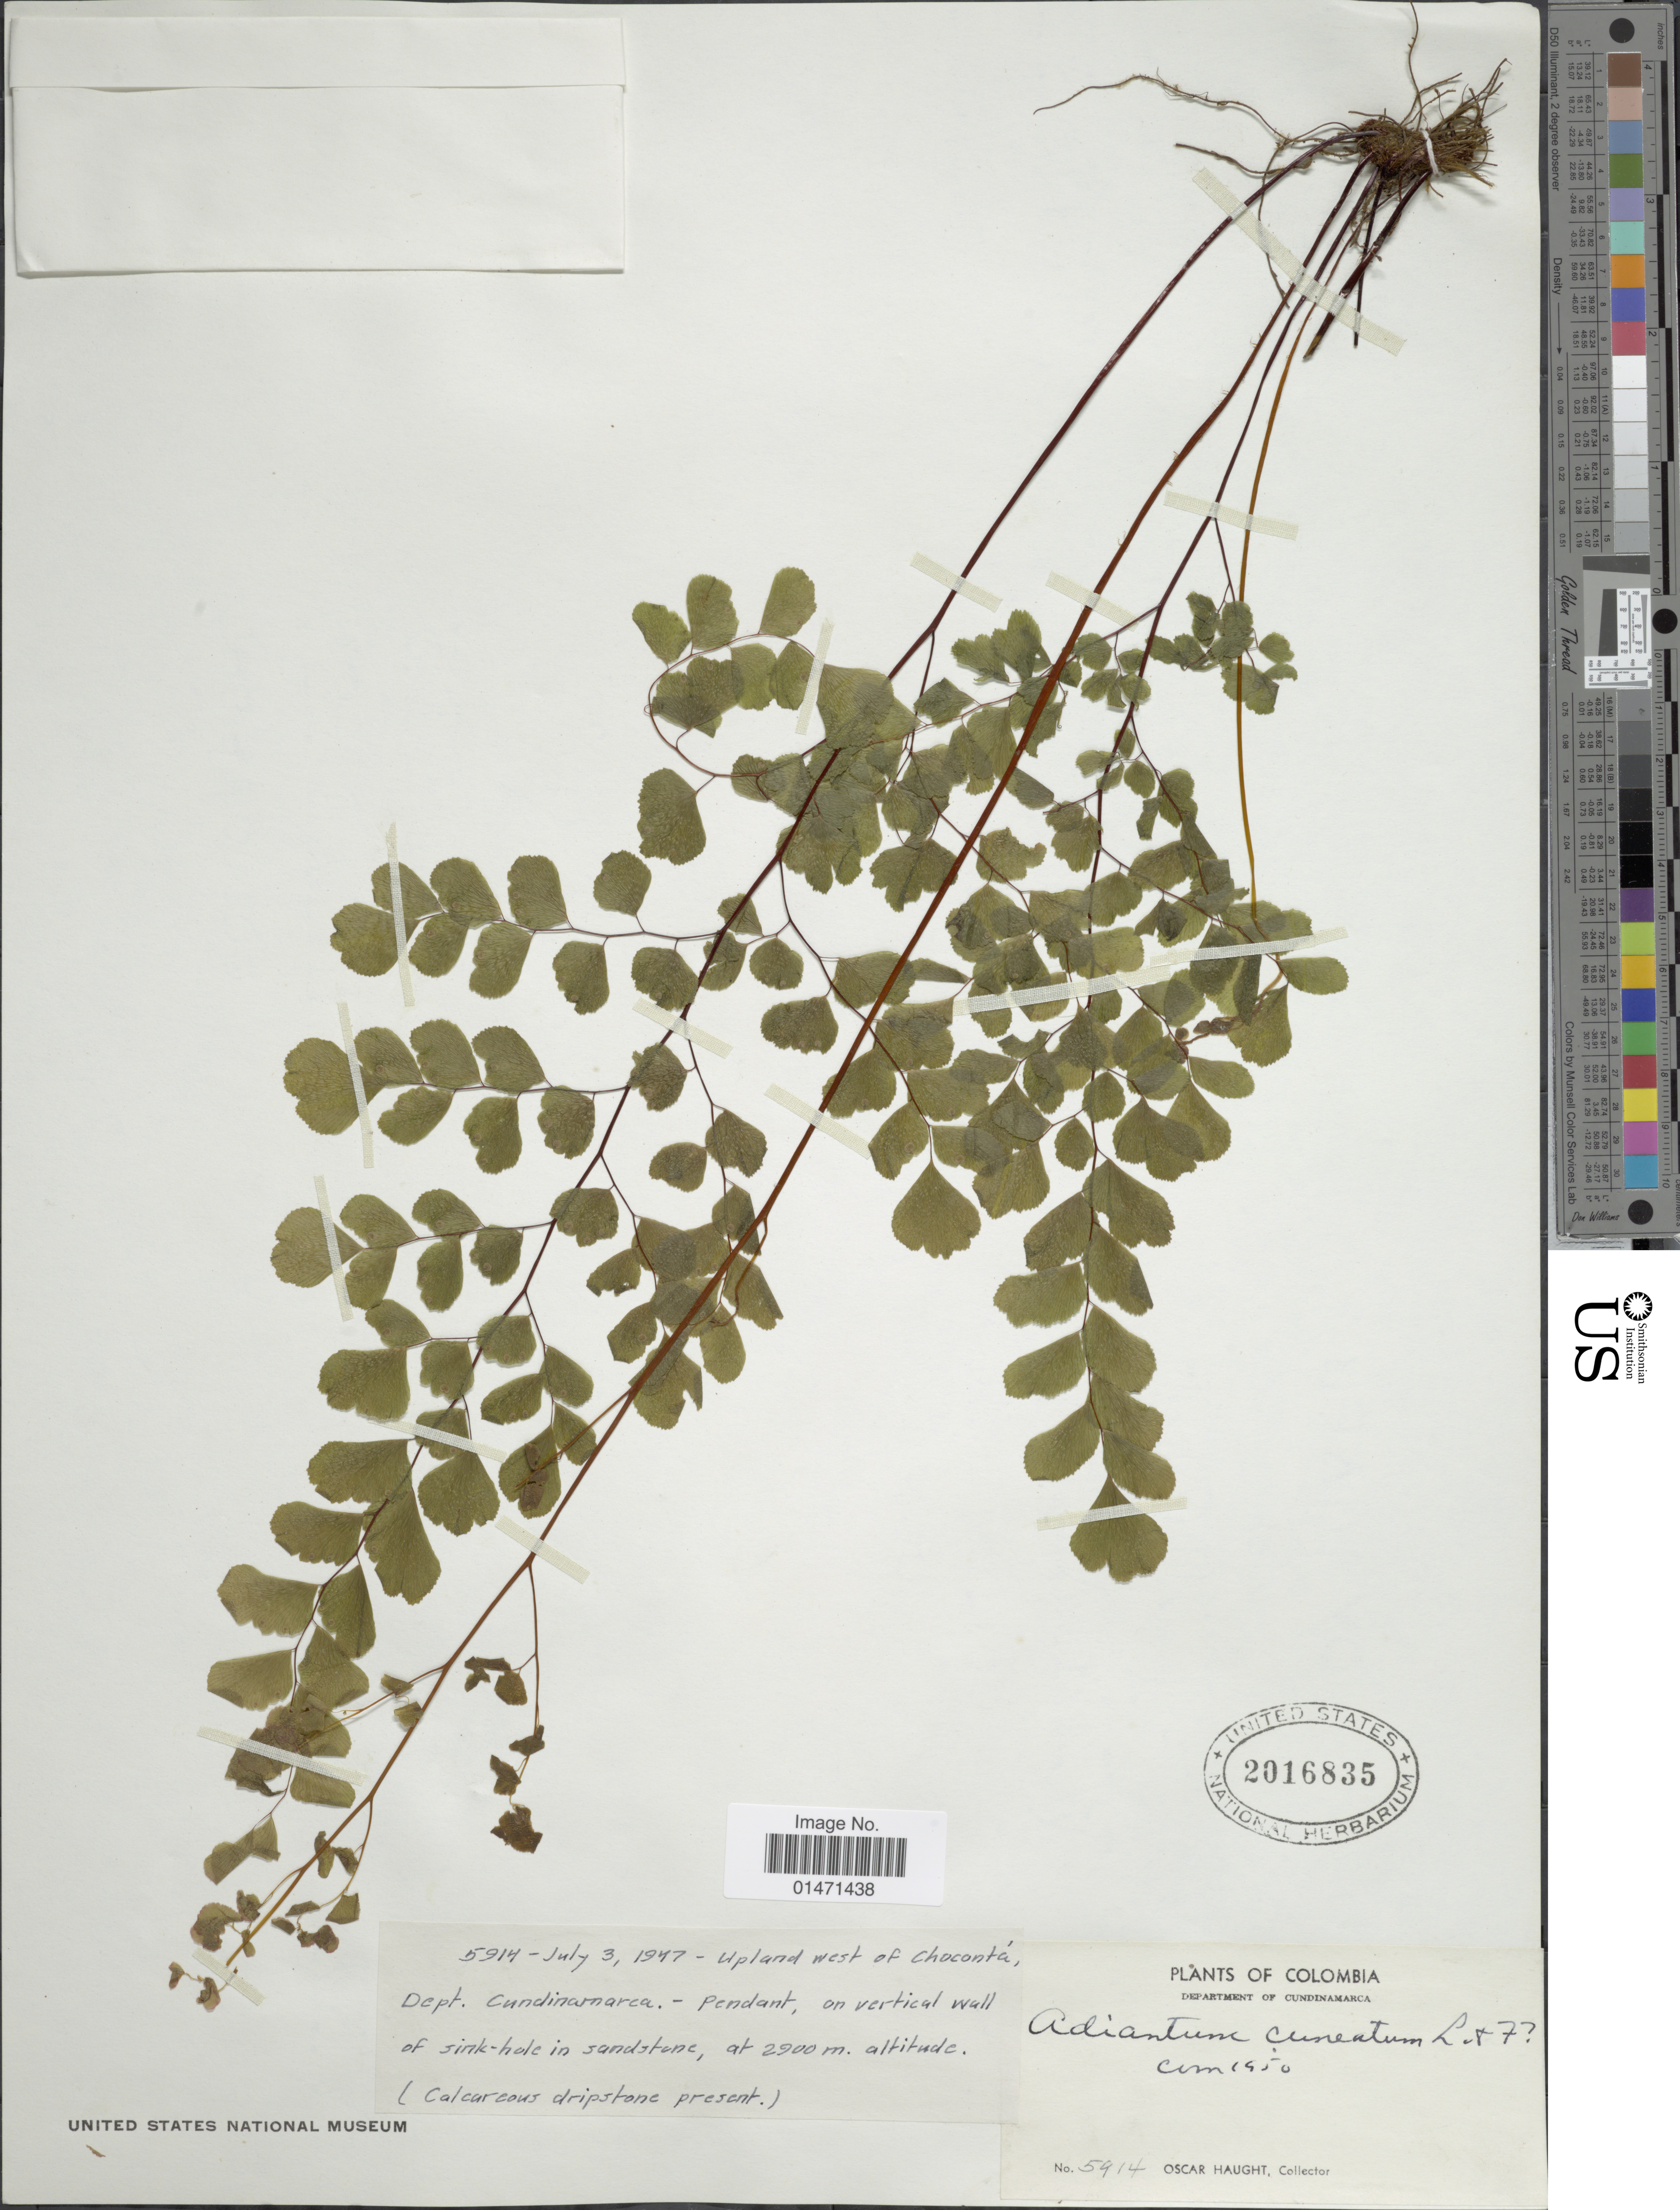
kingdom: Plantae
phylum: Tracheophyta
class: Polypodiopsida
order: Polypodiales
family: Pteridaceae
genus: Adiantum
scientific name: Adiantum raddianum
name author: C. Presl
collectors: O. L. Haught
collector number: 5914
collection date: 1947-07-03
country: Colombia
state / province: Cundinamarca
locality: Upland west of Chocontá, Dept. Cundinamarca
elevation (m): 2900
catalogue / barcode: US 2016835